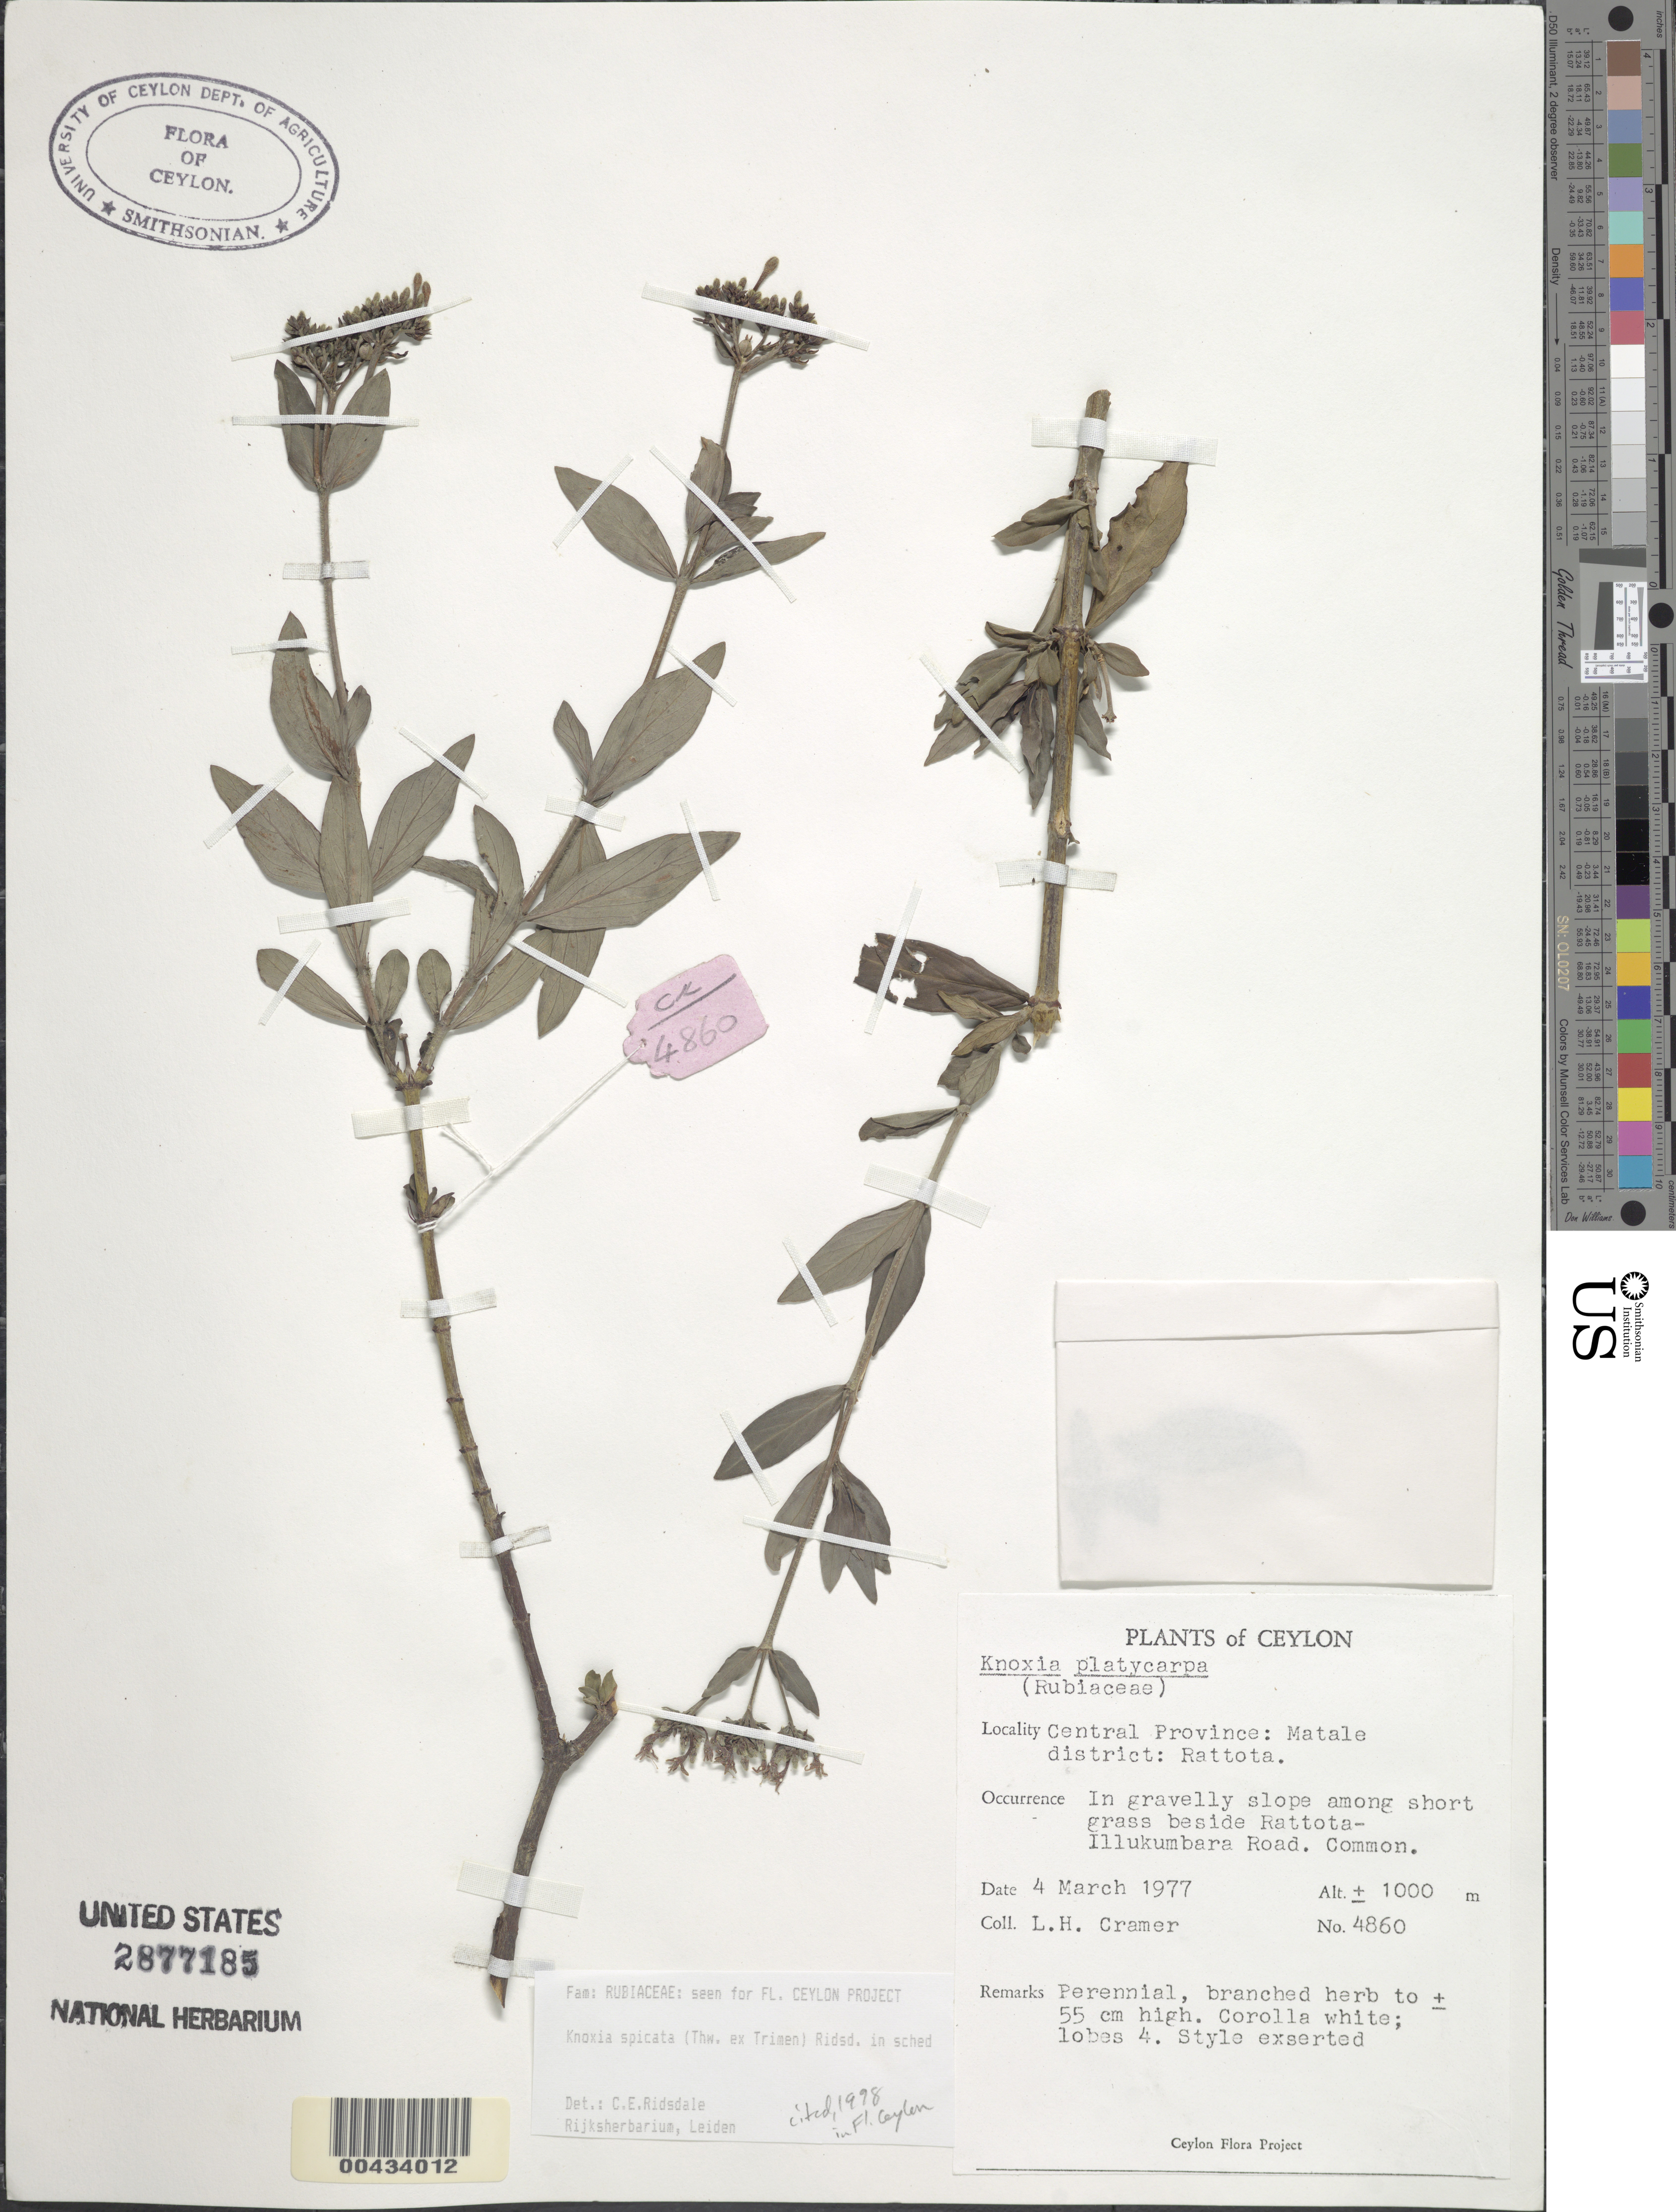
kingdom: Plantae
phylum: Tracheophyta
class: Magnoliopsida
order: Gentianales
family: Rubiaceae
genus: Knoxia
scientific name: Knoxia spicata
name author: (Thwaites ex Trimen) Ridsdale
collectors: L. H. Cramer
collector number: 4860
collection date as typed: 04 Mar 1977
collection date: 1977-03-04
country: Sri Lanka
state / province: Central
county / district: Matale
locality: Rattota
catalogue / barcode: US 2877185